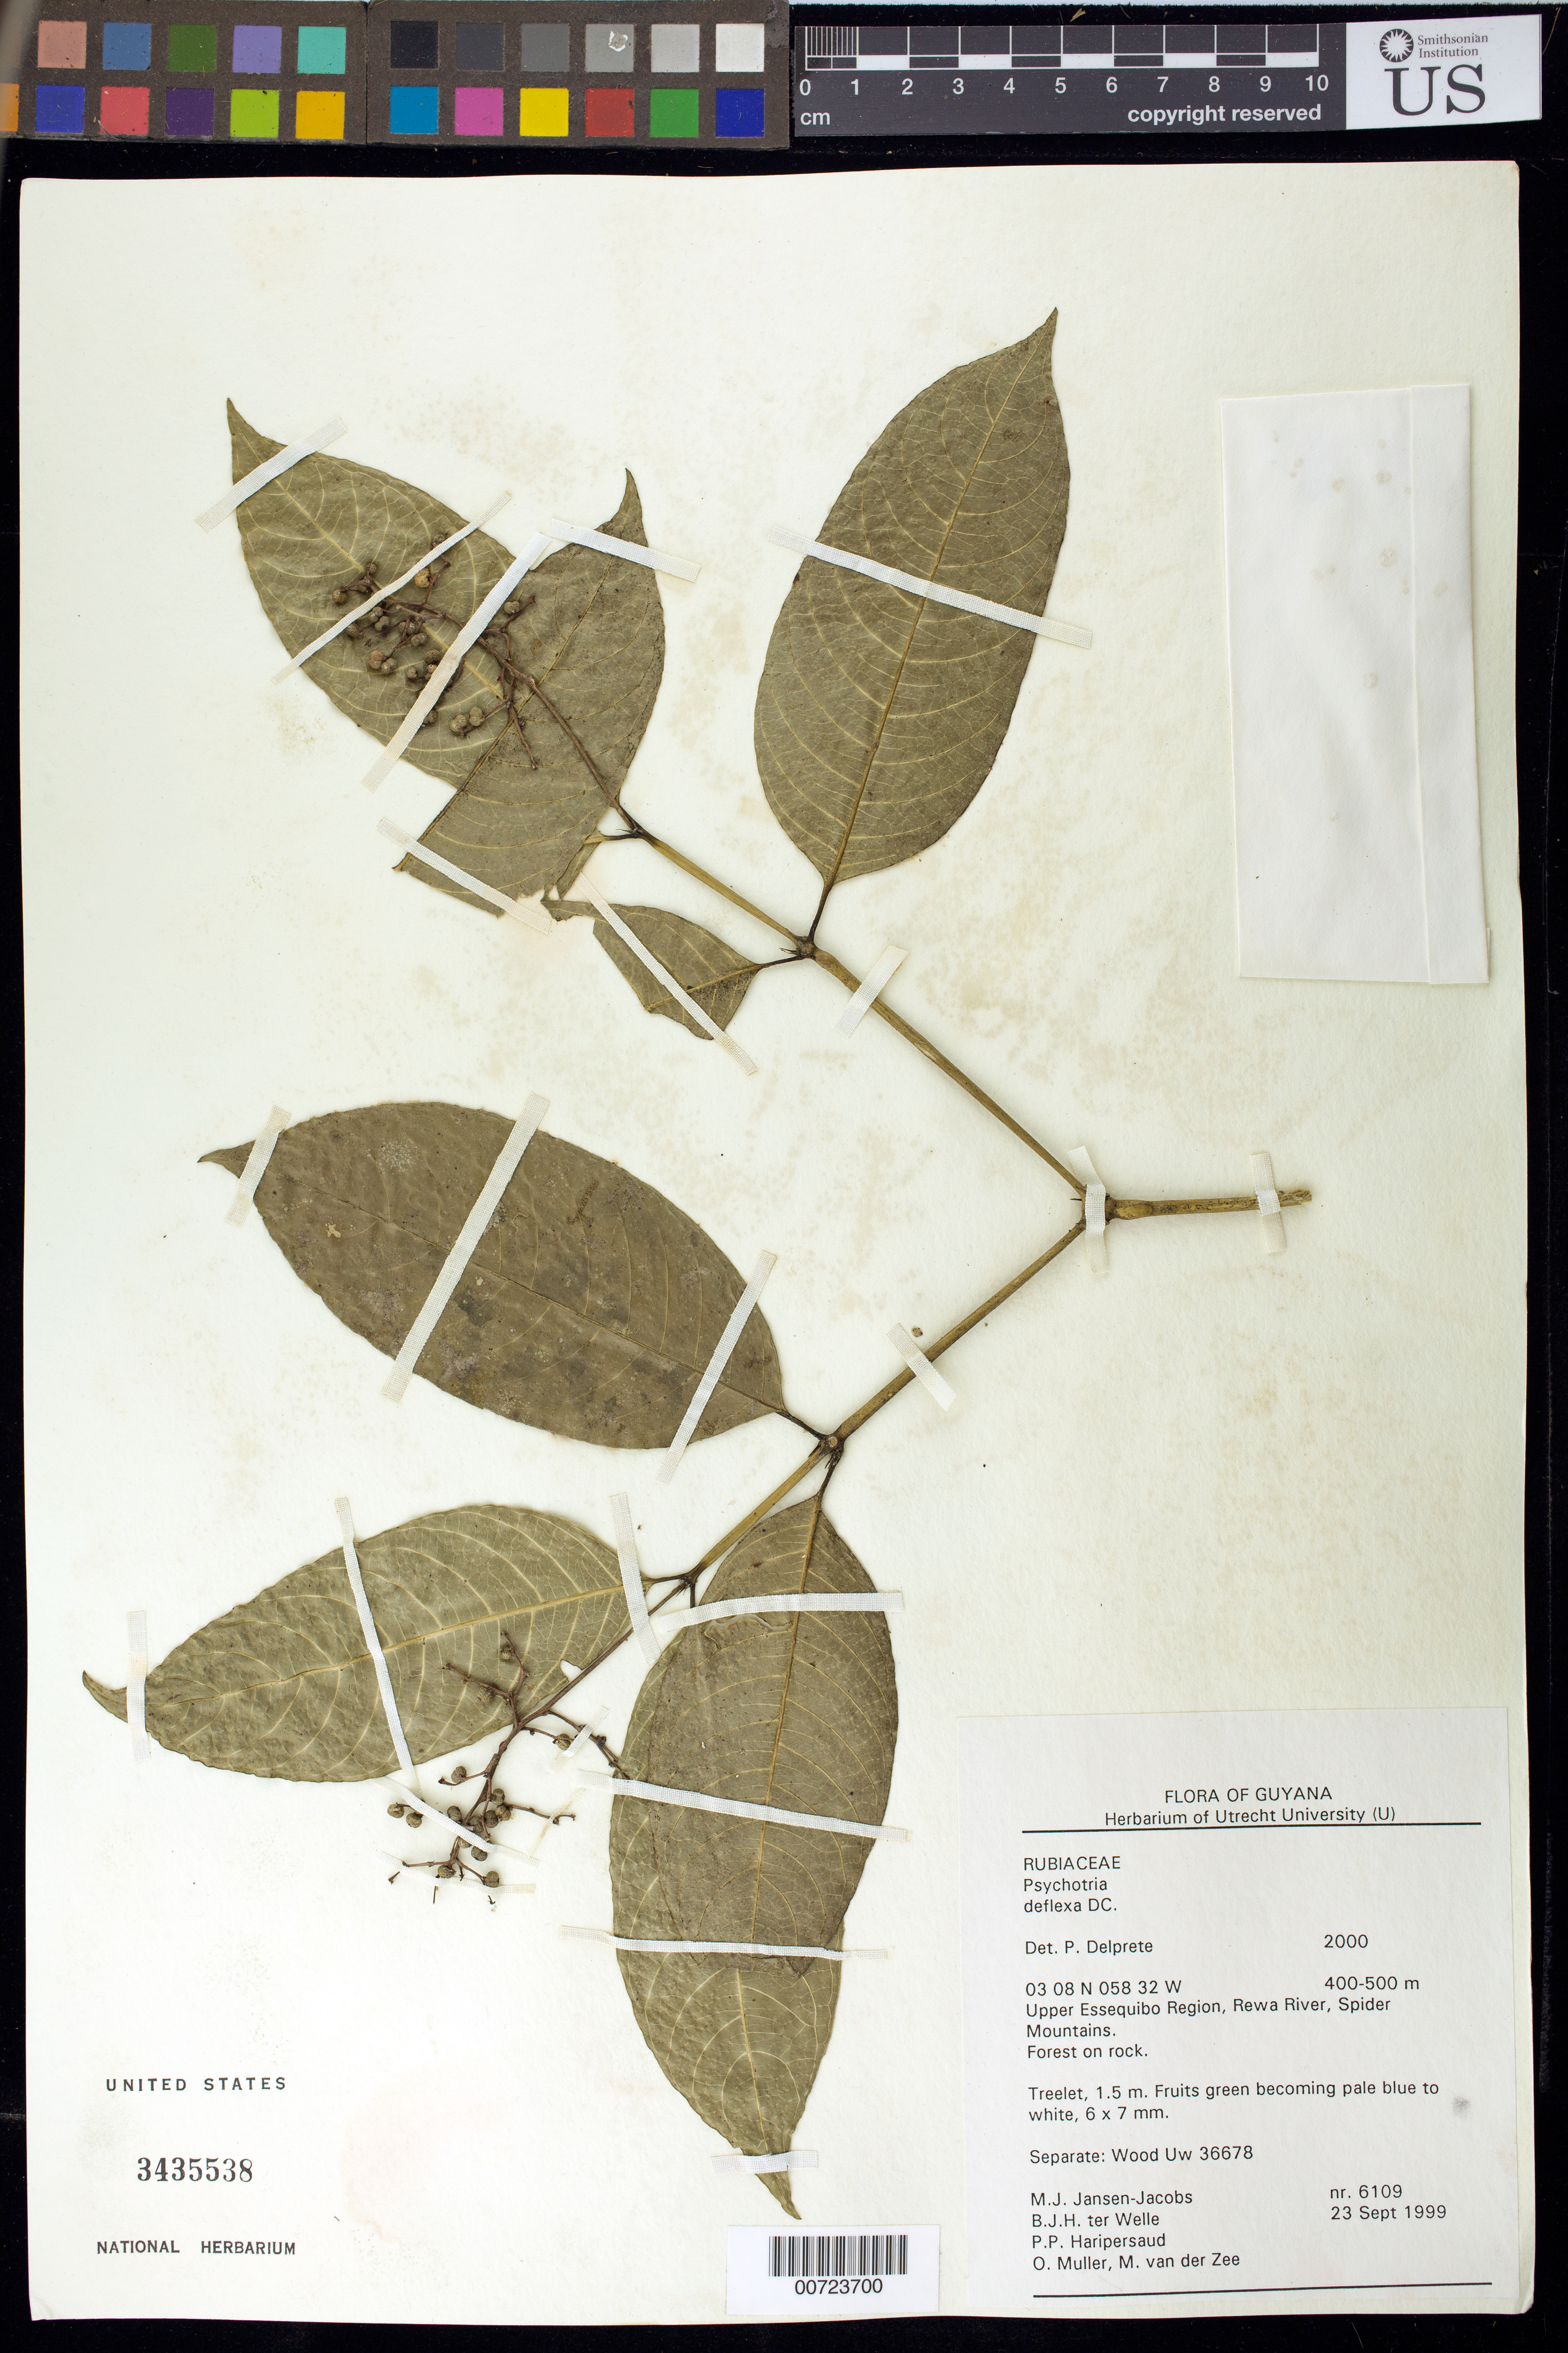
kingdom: Plantae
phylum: Tracheophyta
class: Magnoliopsida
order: Gentianales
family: Rubiaceae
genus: Palicourea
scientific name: Palicourea deflexa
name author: (DC.) Borhidi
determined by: Kirkbride, J. H., Jr.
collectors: M. J. Jansen-Jacobs, B. Welle, P. Haripersaud, O. Muller & M. van der Zee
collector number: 6109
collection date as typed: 23-Sep-99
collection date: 1999-09-23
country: Guyana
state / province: U. Takutu-U. Essequibo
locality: Rewa River, Spider Mts., Upper Essequibo Region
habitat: Forest on rock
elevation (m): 400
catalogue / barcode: US 3435538